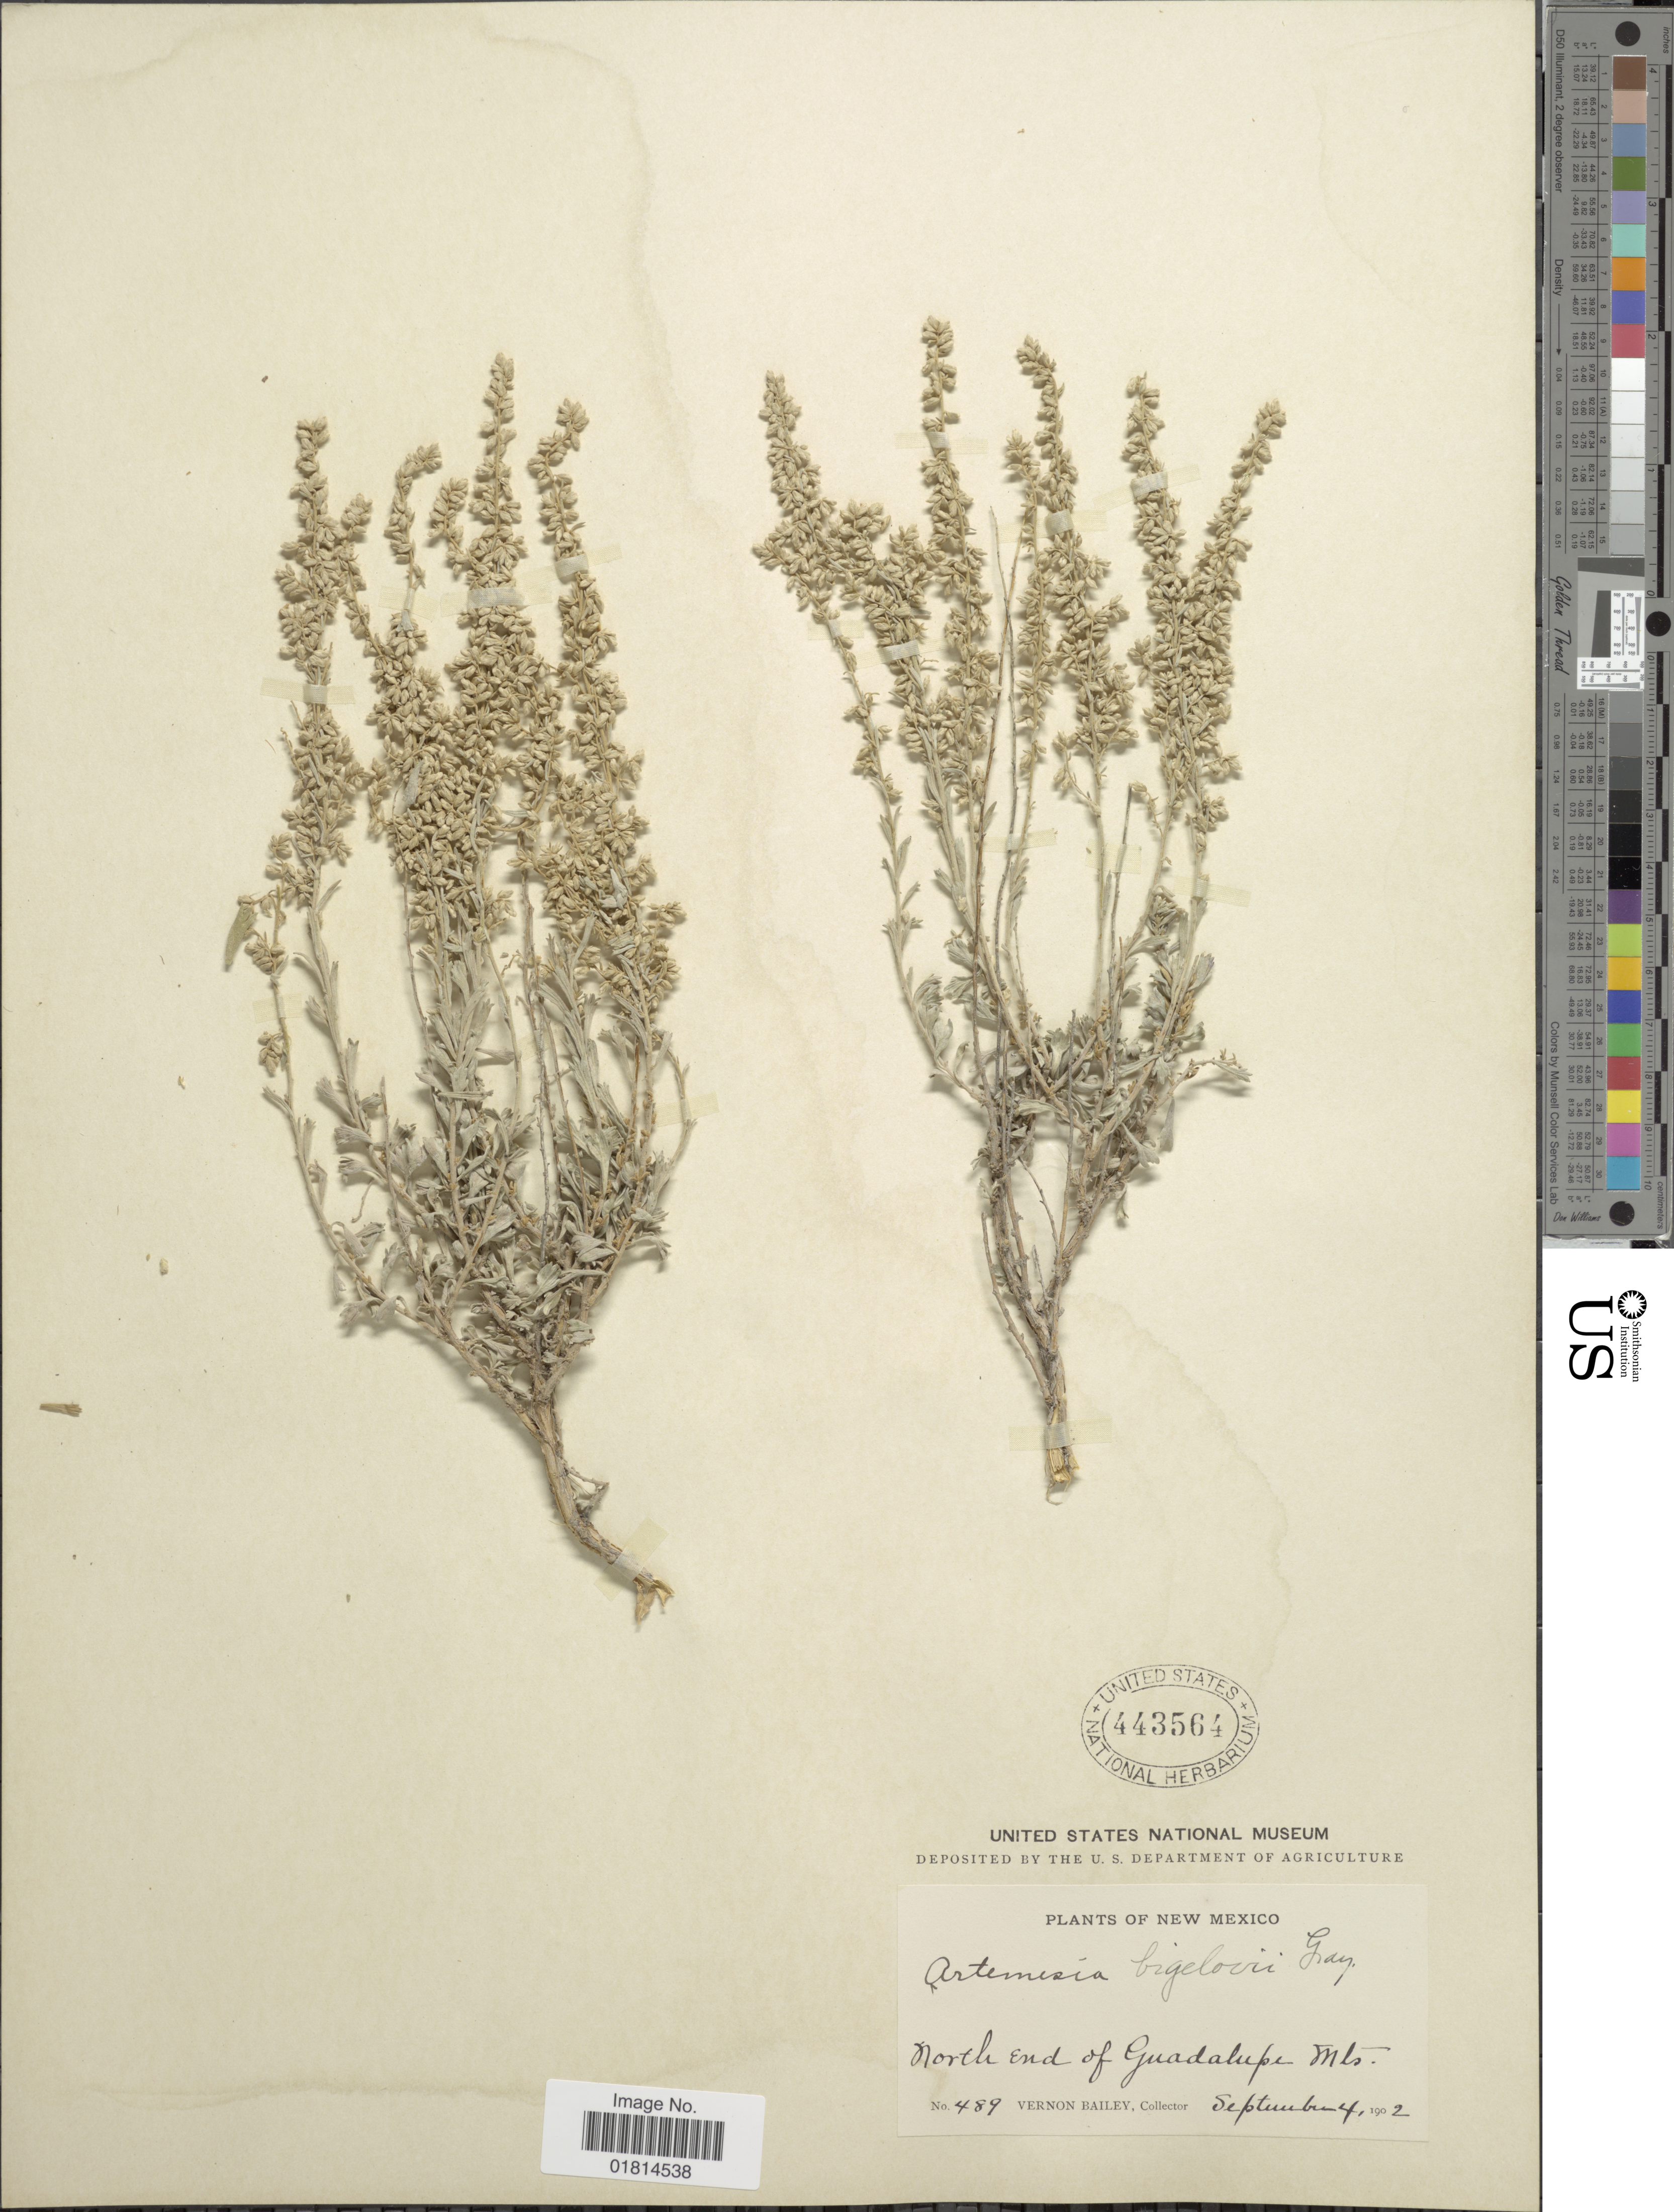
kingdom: Plantae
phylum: Tracheophyta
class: Magnoliopsida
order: Asterales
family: Asteraceae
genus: Artemisia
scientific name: Artemisia bigelovii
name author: A. Gray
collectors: V. O. Bailey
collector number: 489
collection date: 1902-09-04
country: United States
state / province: New Mexico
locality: North end of Guadalupe Mts.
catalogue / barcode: US 443564